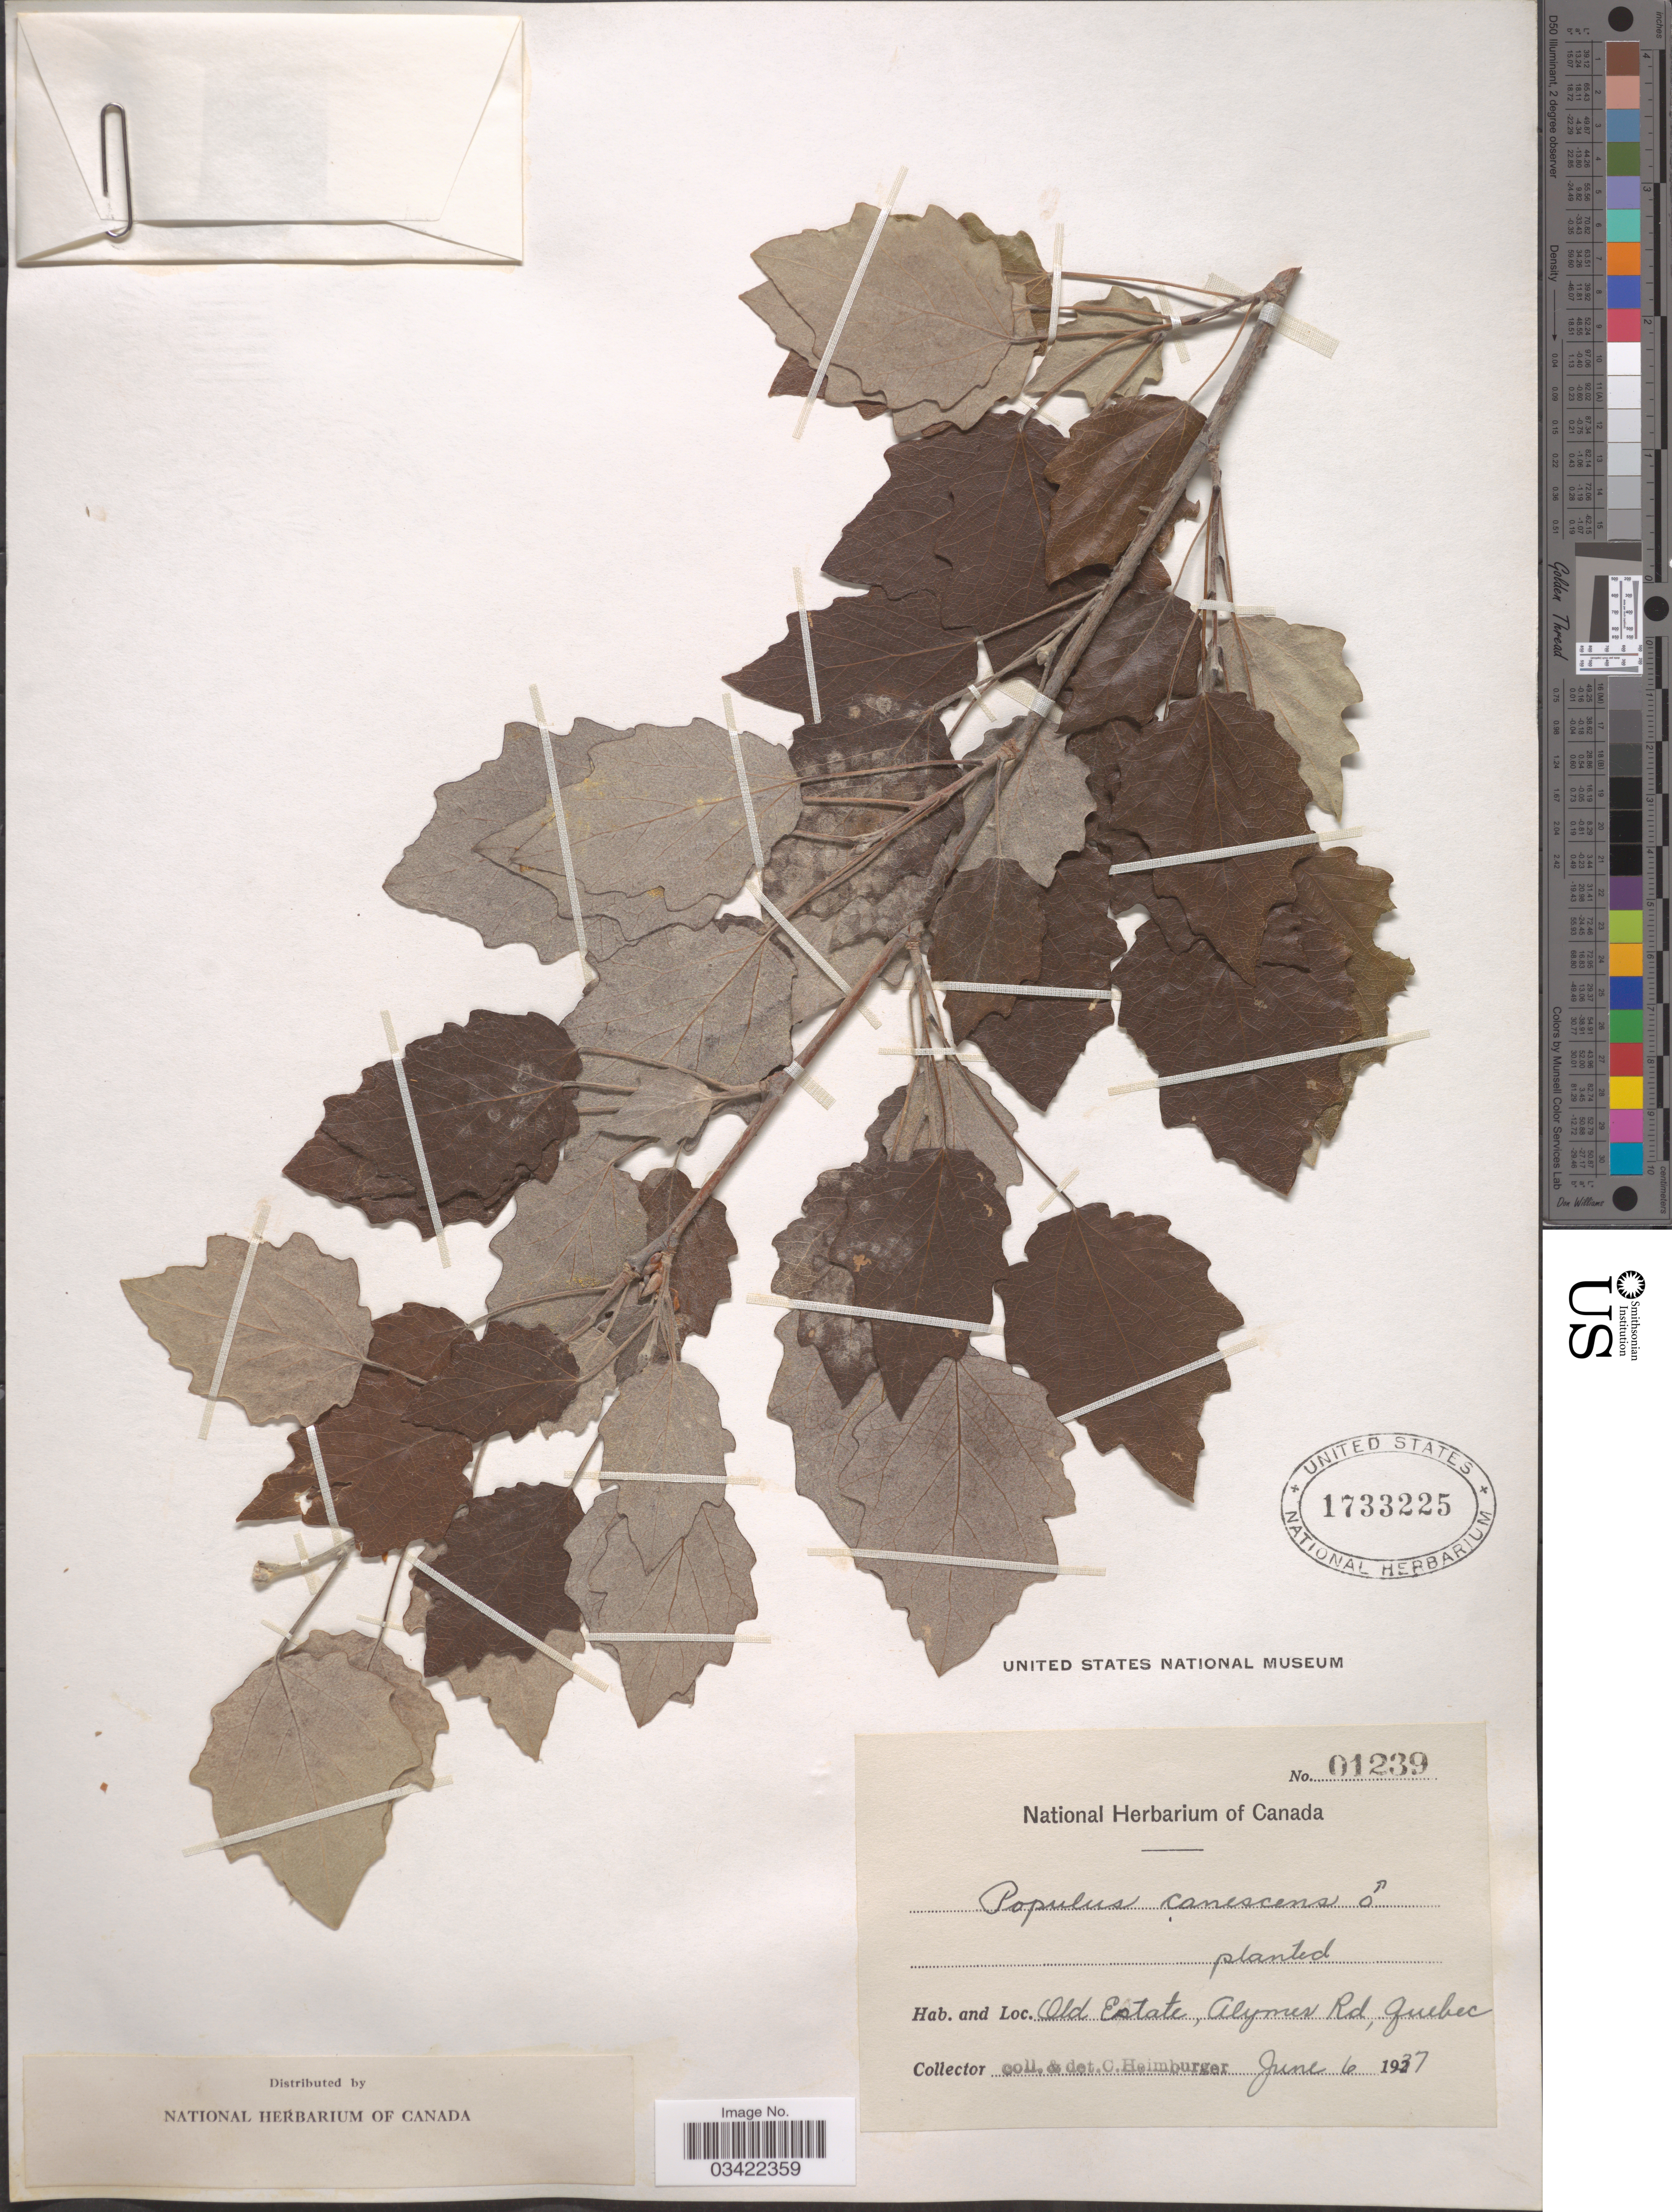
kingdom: Plantae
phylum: Tracheophyta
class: Magnoliopsida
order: Malpighiales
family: Salicaceae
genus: Populus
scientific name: Populus x rouleauana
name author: B. Boivin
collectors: C. Heimburger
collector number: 01239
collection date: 1937-06-06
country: Canada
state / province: Quebec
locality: Old Estate, Alymes Rd.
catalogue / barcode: US 1733225